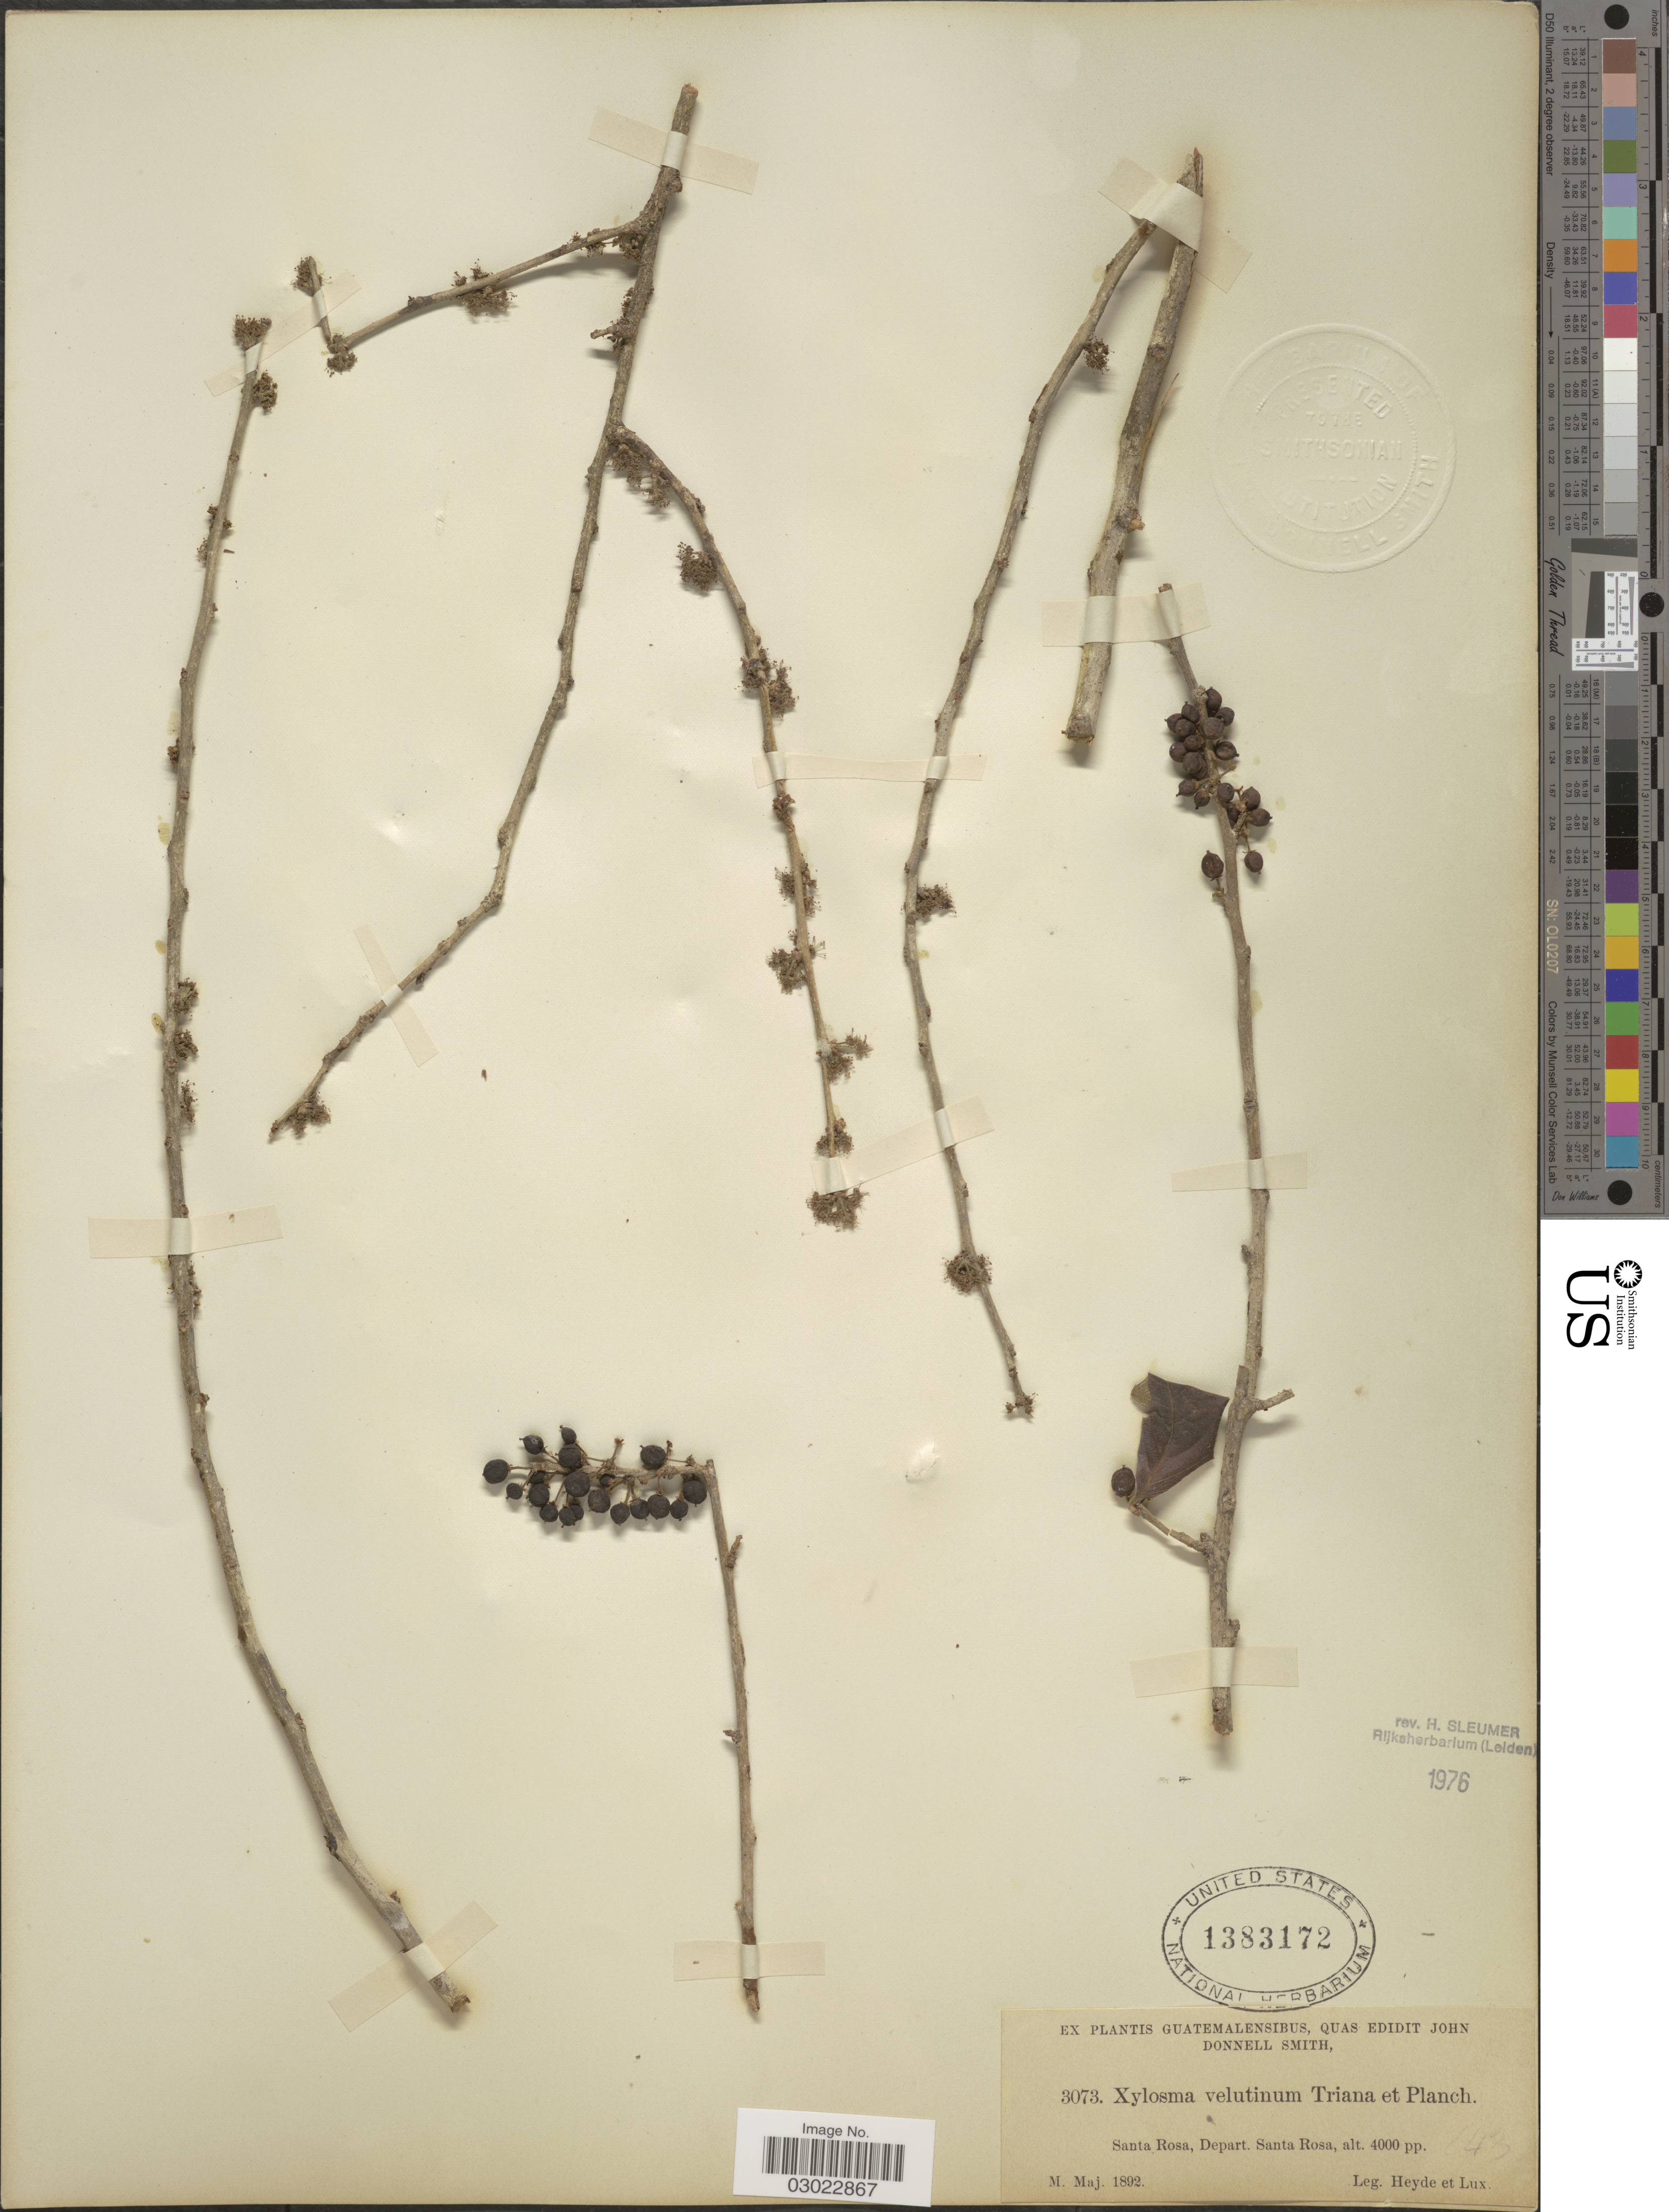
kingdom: Plantae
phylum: Tracheophyta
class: Magnoliopsida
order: Malpighiales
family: Salicaceae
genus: Xylosma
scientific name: Xylosma velutina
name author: (Tul.) Triana & Planch.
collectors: Heyde & Lux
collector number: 3073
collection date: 1892-05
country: Guatemala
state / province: Santa Rosa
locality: Depart. Santa Rosa.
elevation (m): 1219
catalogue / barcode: US 1383172